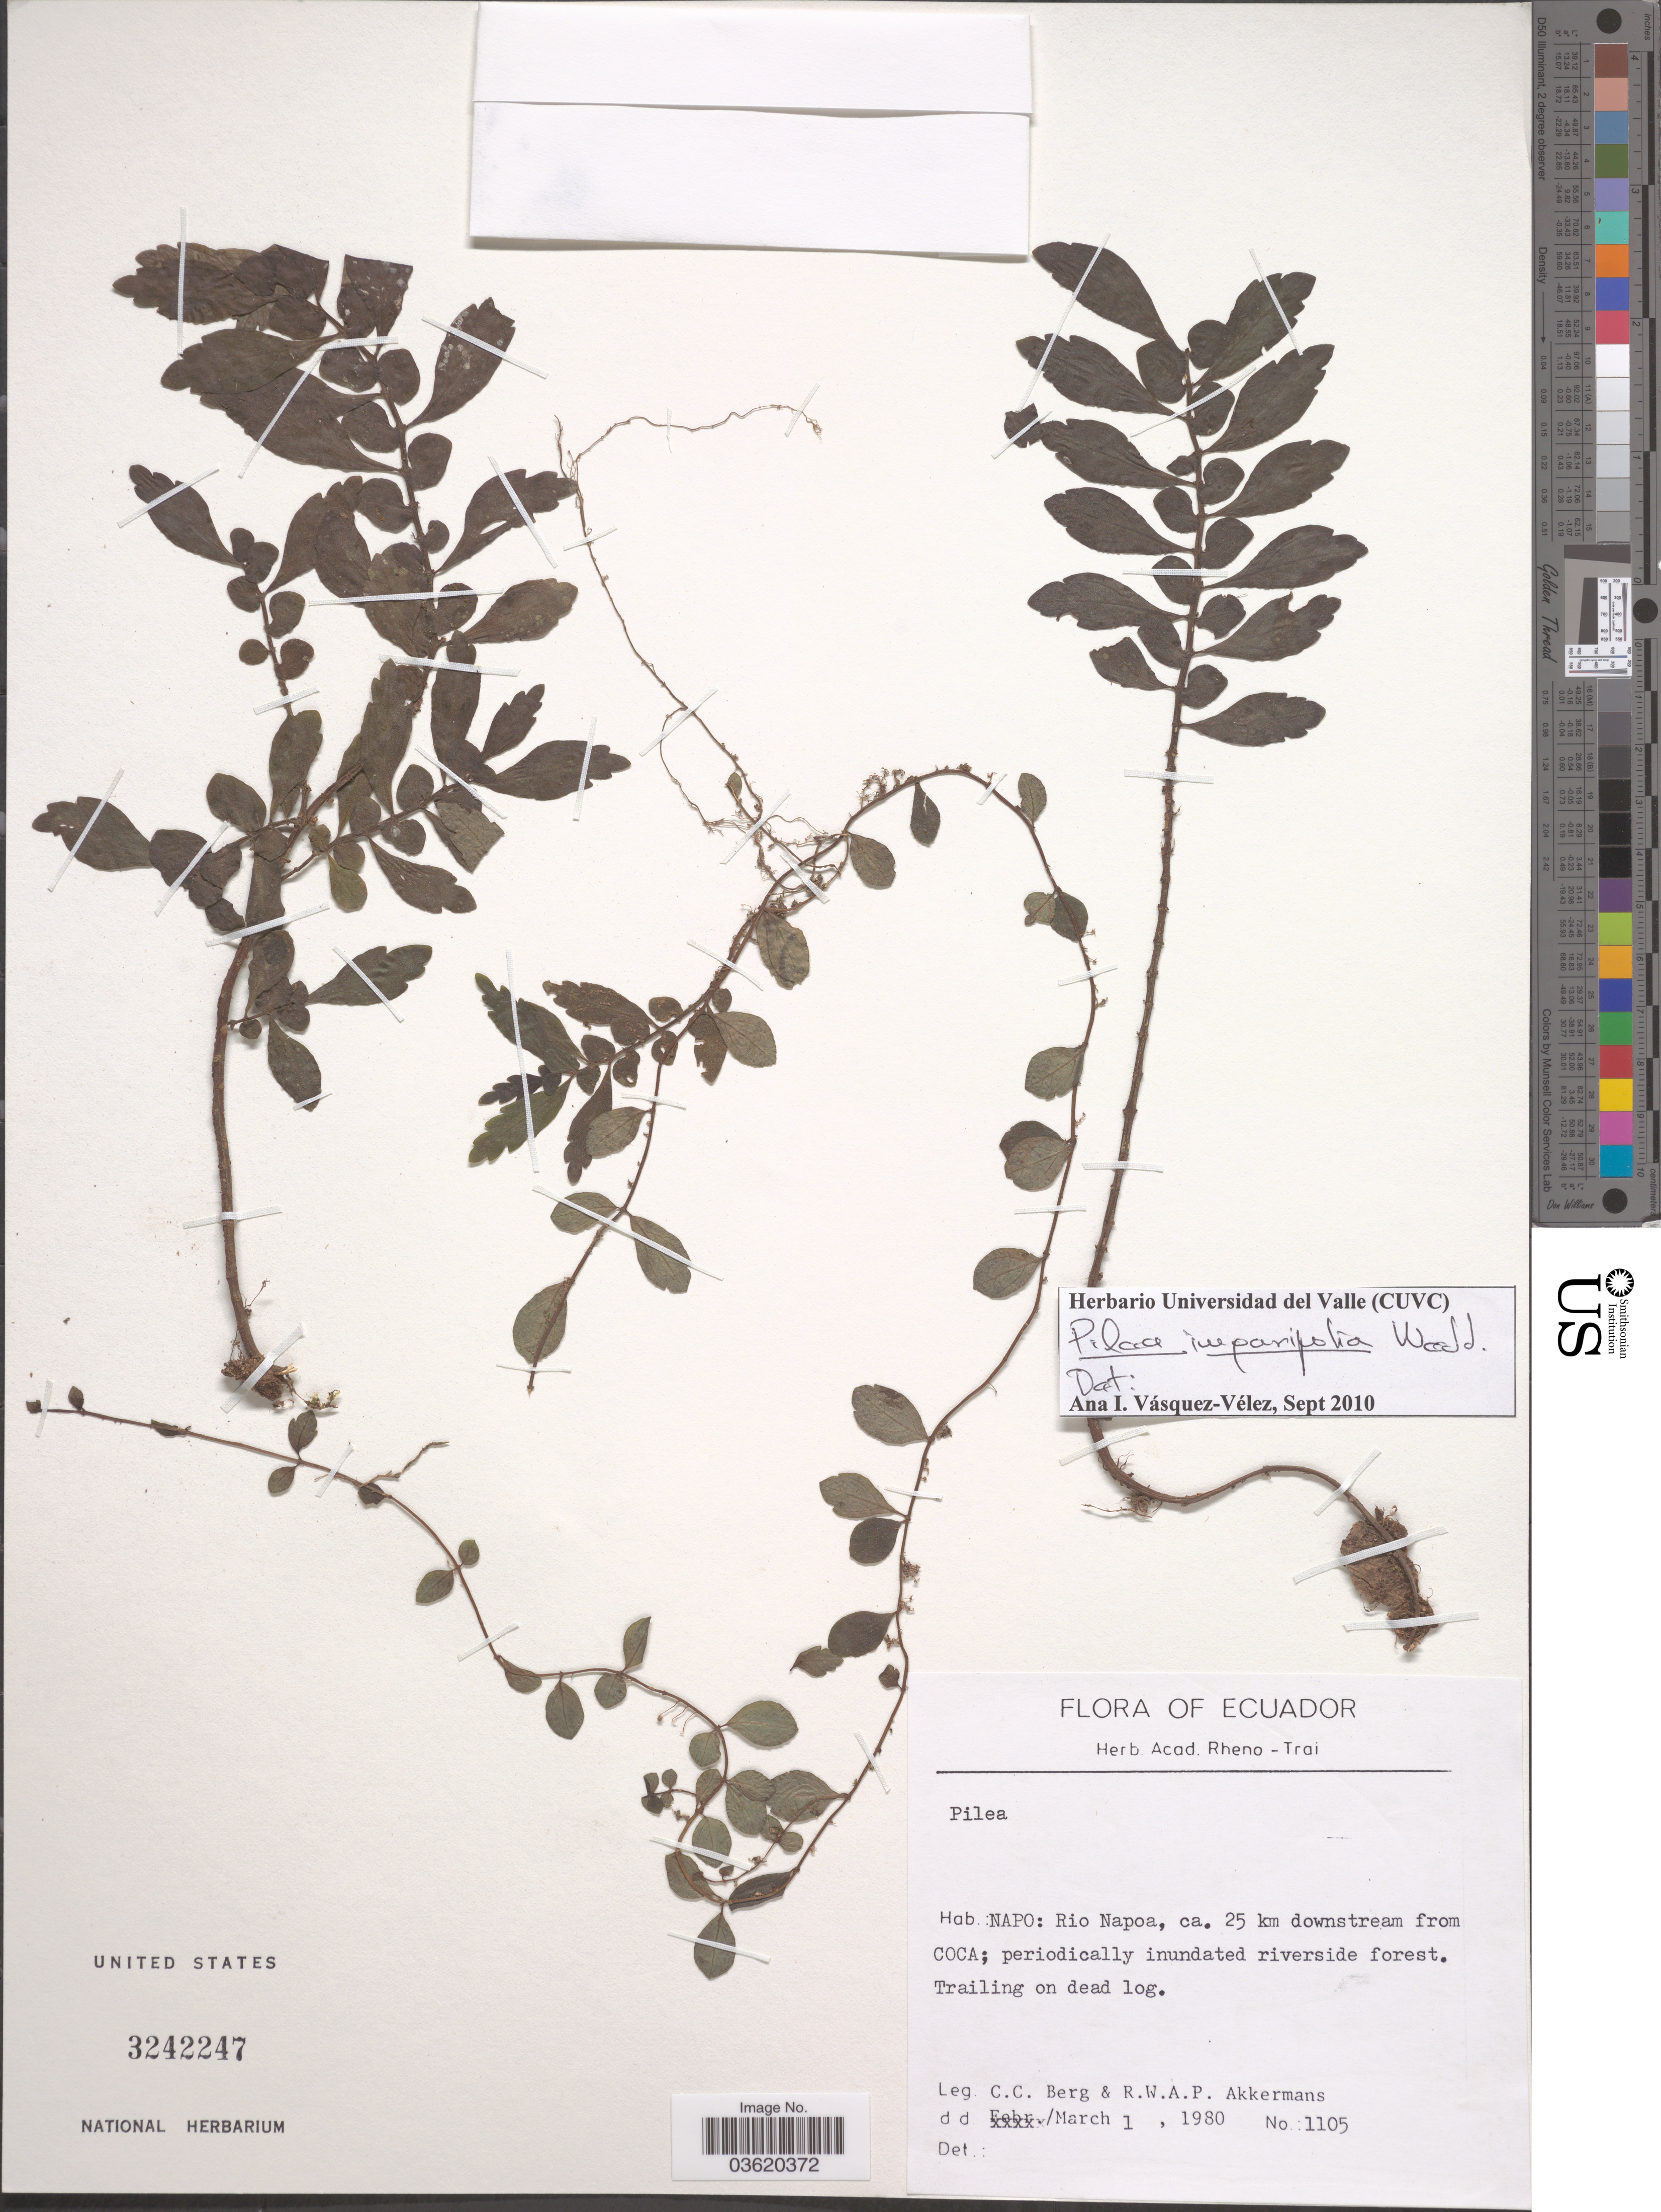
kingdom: Plantae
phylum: Tracheophyta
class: Magnoliopsida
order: Rosales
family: Urticaceae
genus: Pilea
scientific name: Pilea imparifolia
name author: Wedd.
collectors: C. C. Berg & R. W. A. P. Akkermans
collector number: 1105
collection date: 1980-03-01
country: Ecuador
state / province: Napo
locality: Rio Napoa, ca. 25 km downstream from Coca.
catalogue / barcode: US 3242247